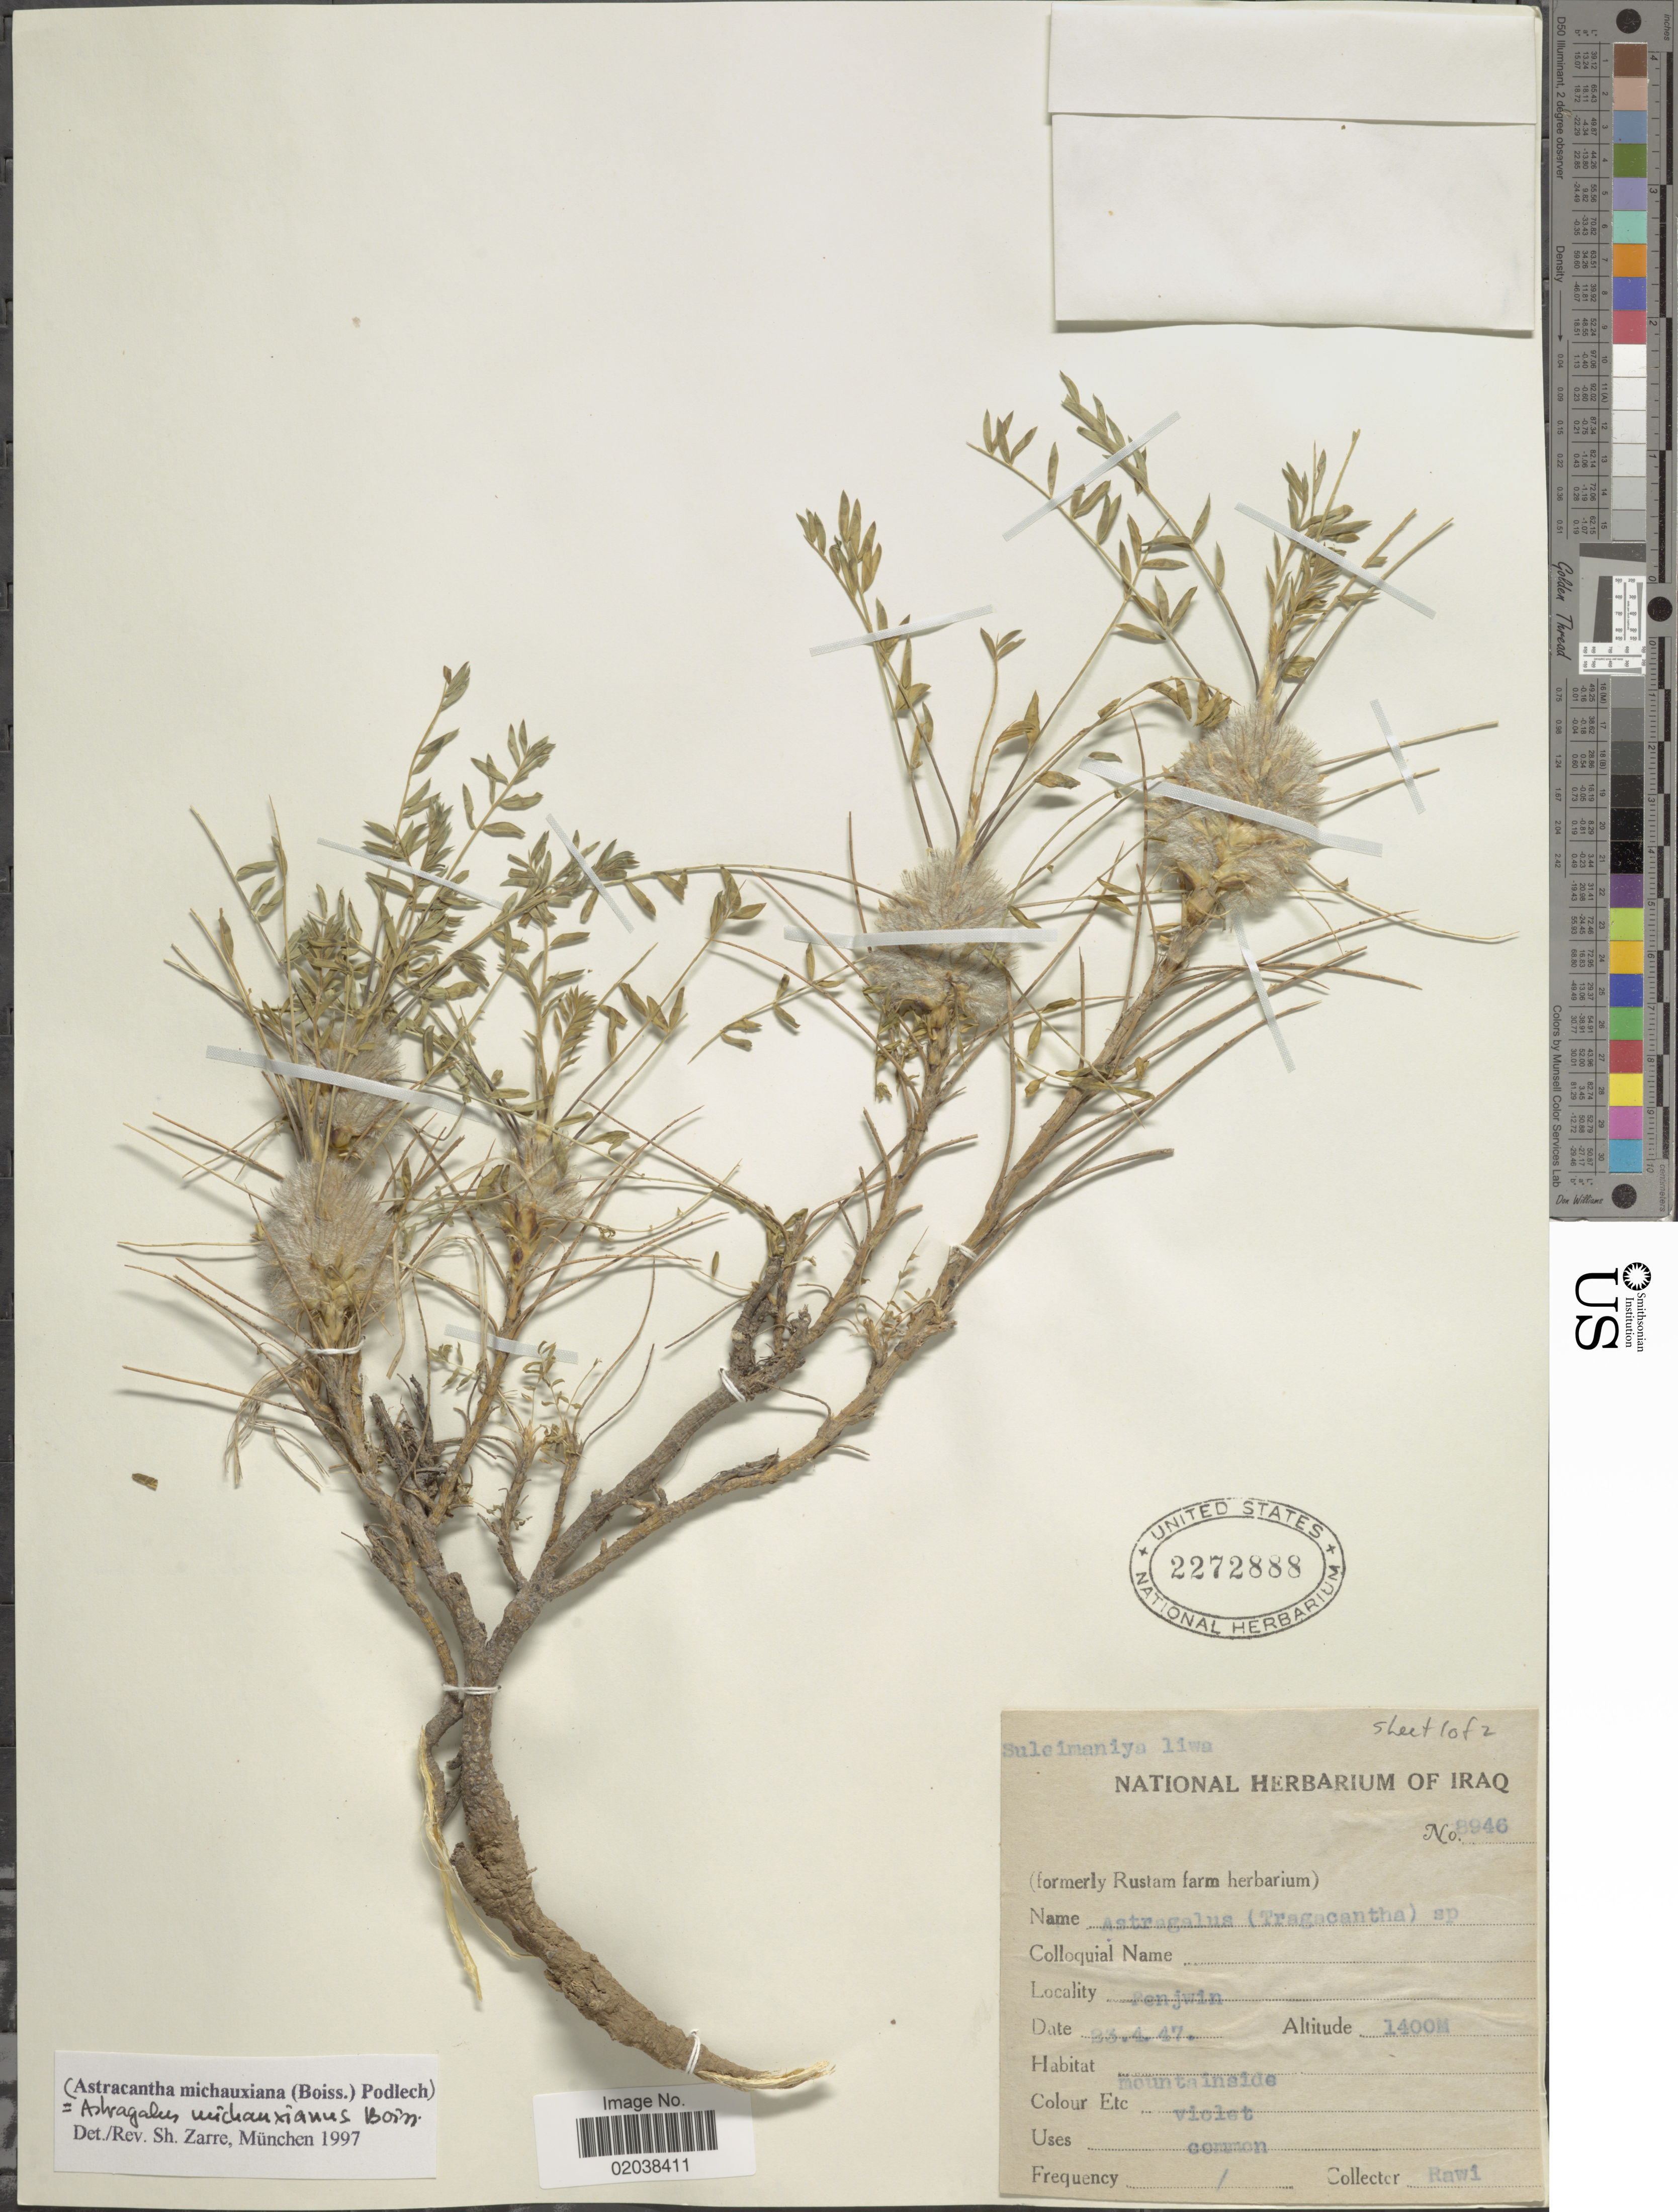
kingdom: Plantae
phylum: Tracheophyta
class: Magnoliopsida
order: Fabales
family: Fabaceae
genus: Astragalus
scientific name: Astragalus michauxianus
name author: Boiss.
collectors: -. Rawi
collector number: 8946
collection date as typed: Transcribed d/m/y: 23/4/47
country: Iraq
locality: Penjwin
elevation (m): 1400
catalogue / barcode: US 2272888